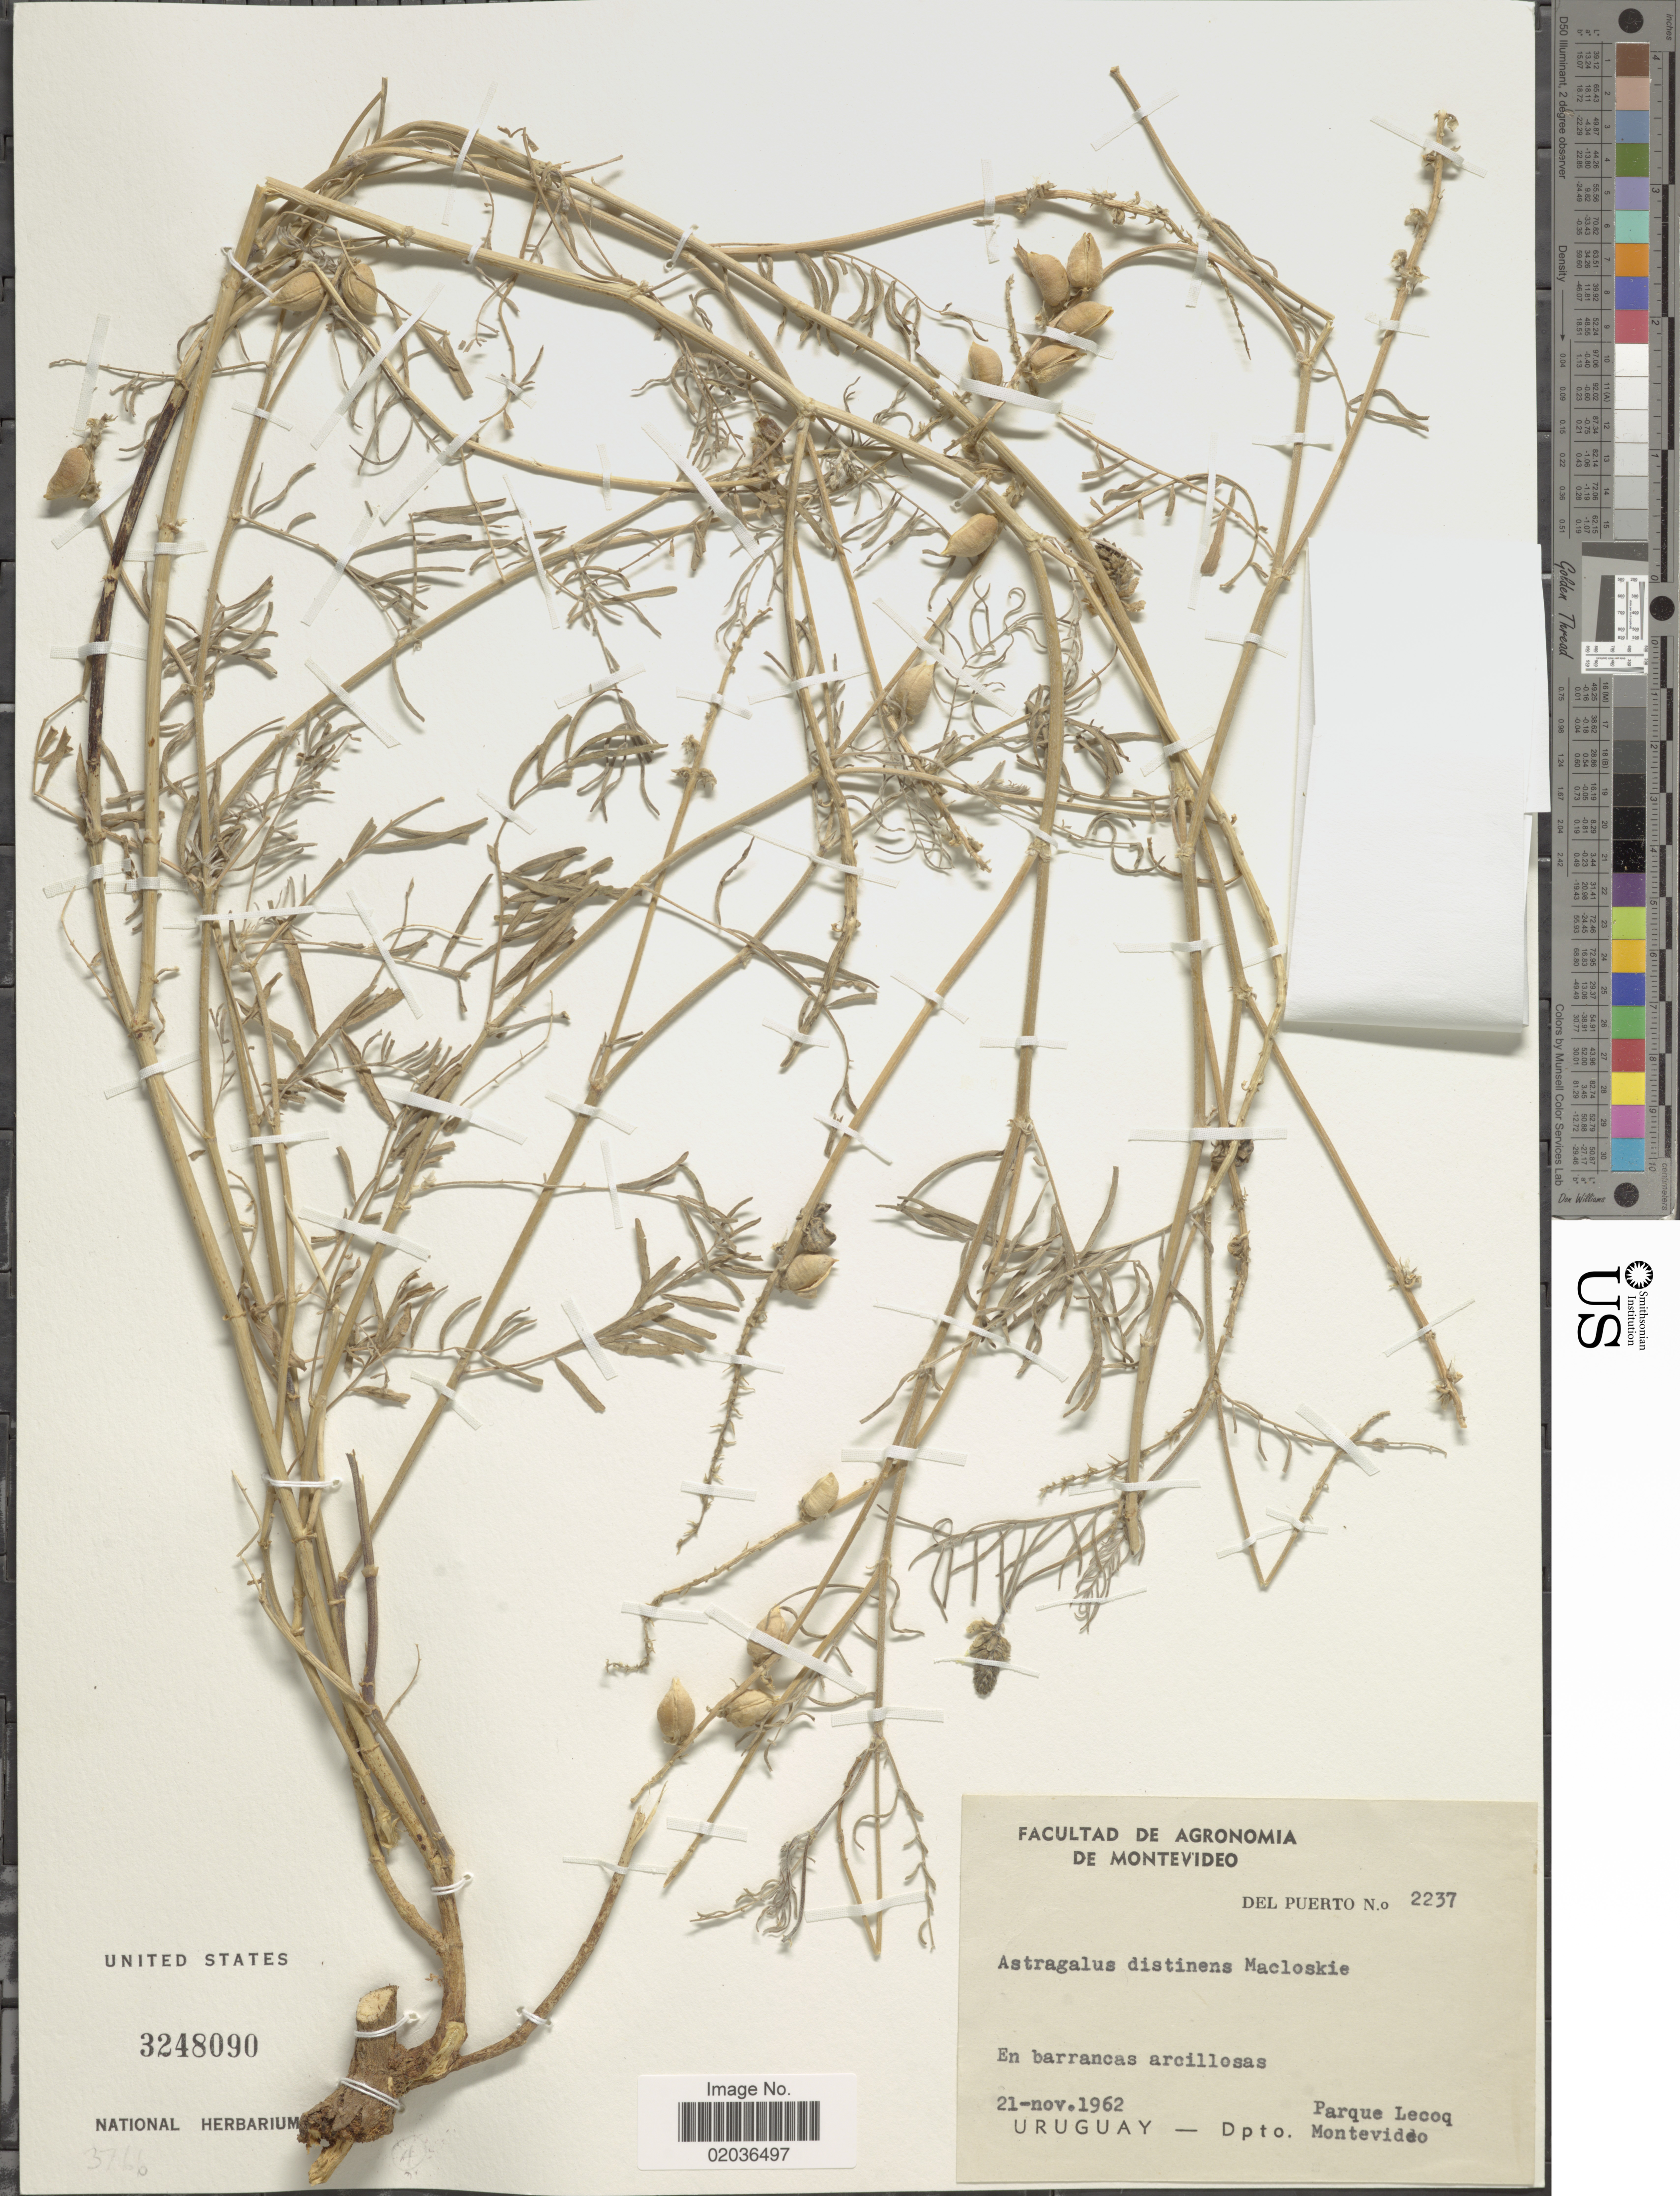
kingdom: Plantae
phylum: Tracheophyta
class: Magnoliopsida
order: Fabales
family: Fabaceae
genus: Astragalus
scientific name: Astragalus distinens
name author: Macloskie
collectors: Del Puerto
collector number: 2237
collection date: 1962-11-21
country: Uruguay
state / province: Montevideo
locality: En barrancas arcillosas. Parque Lecoq. Dpto. Montevideo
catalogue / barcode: US 3248090